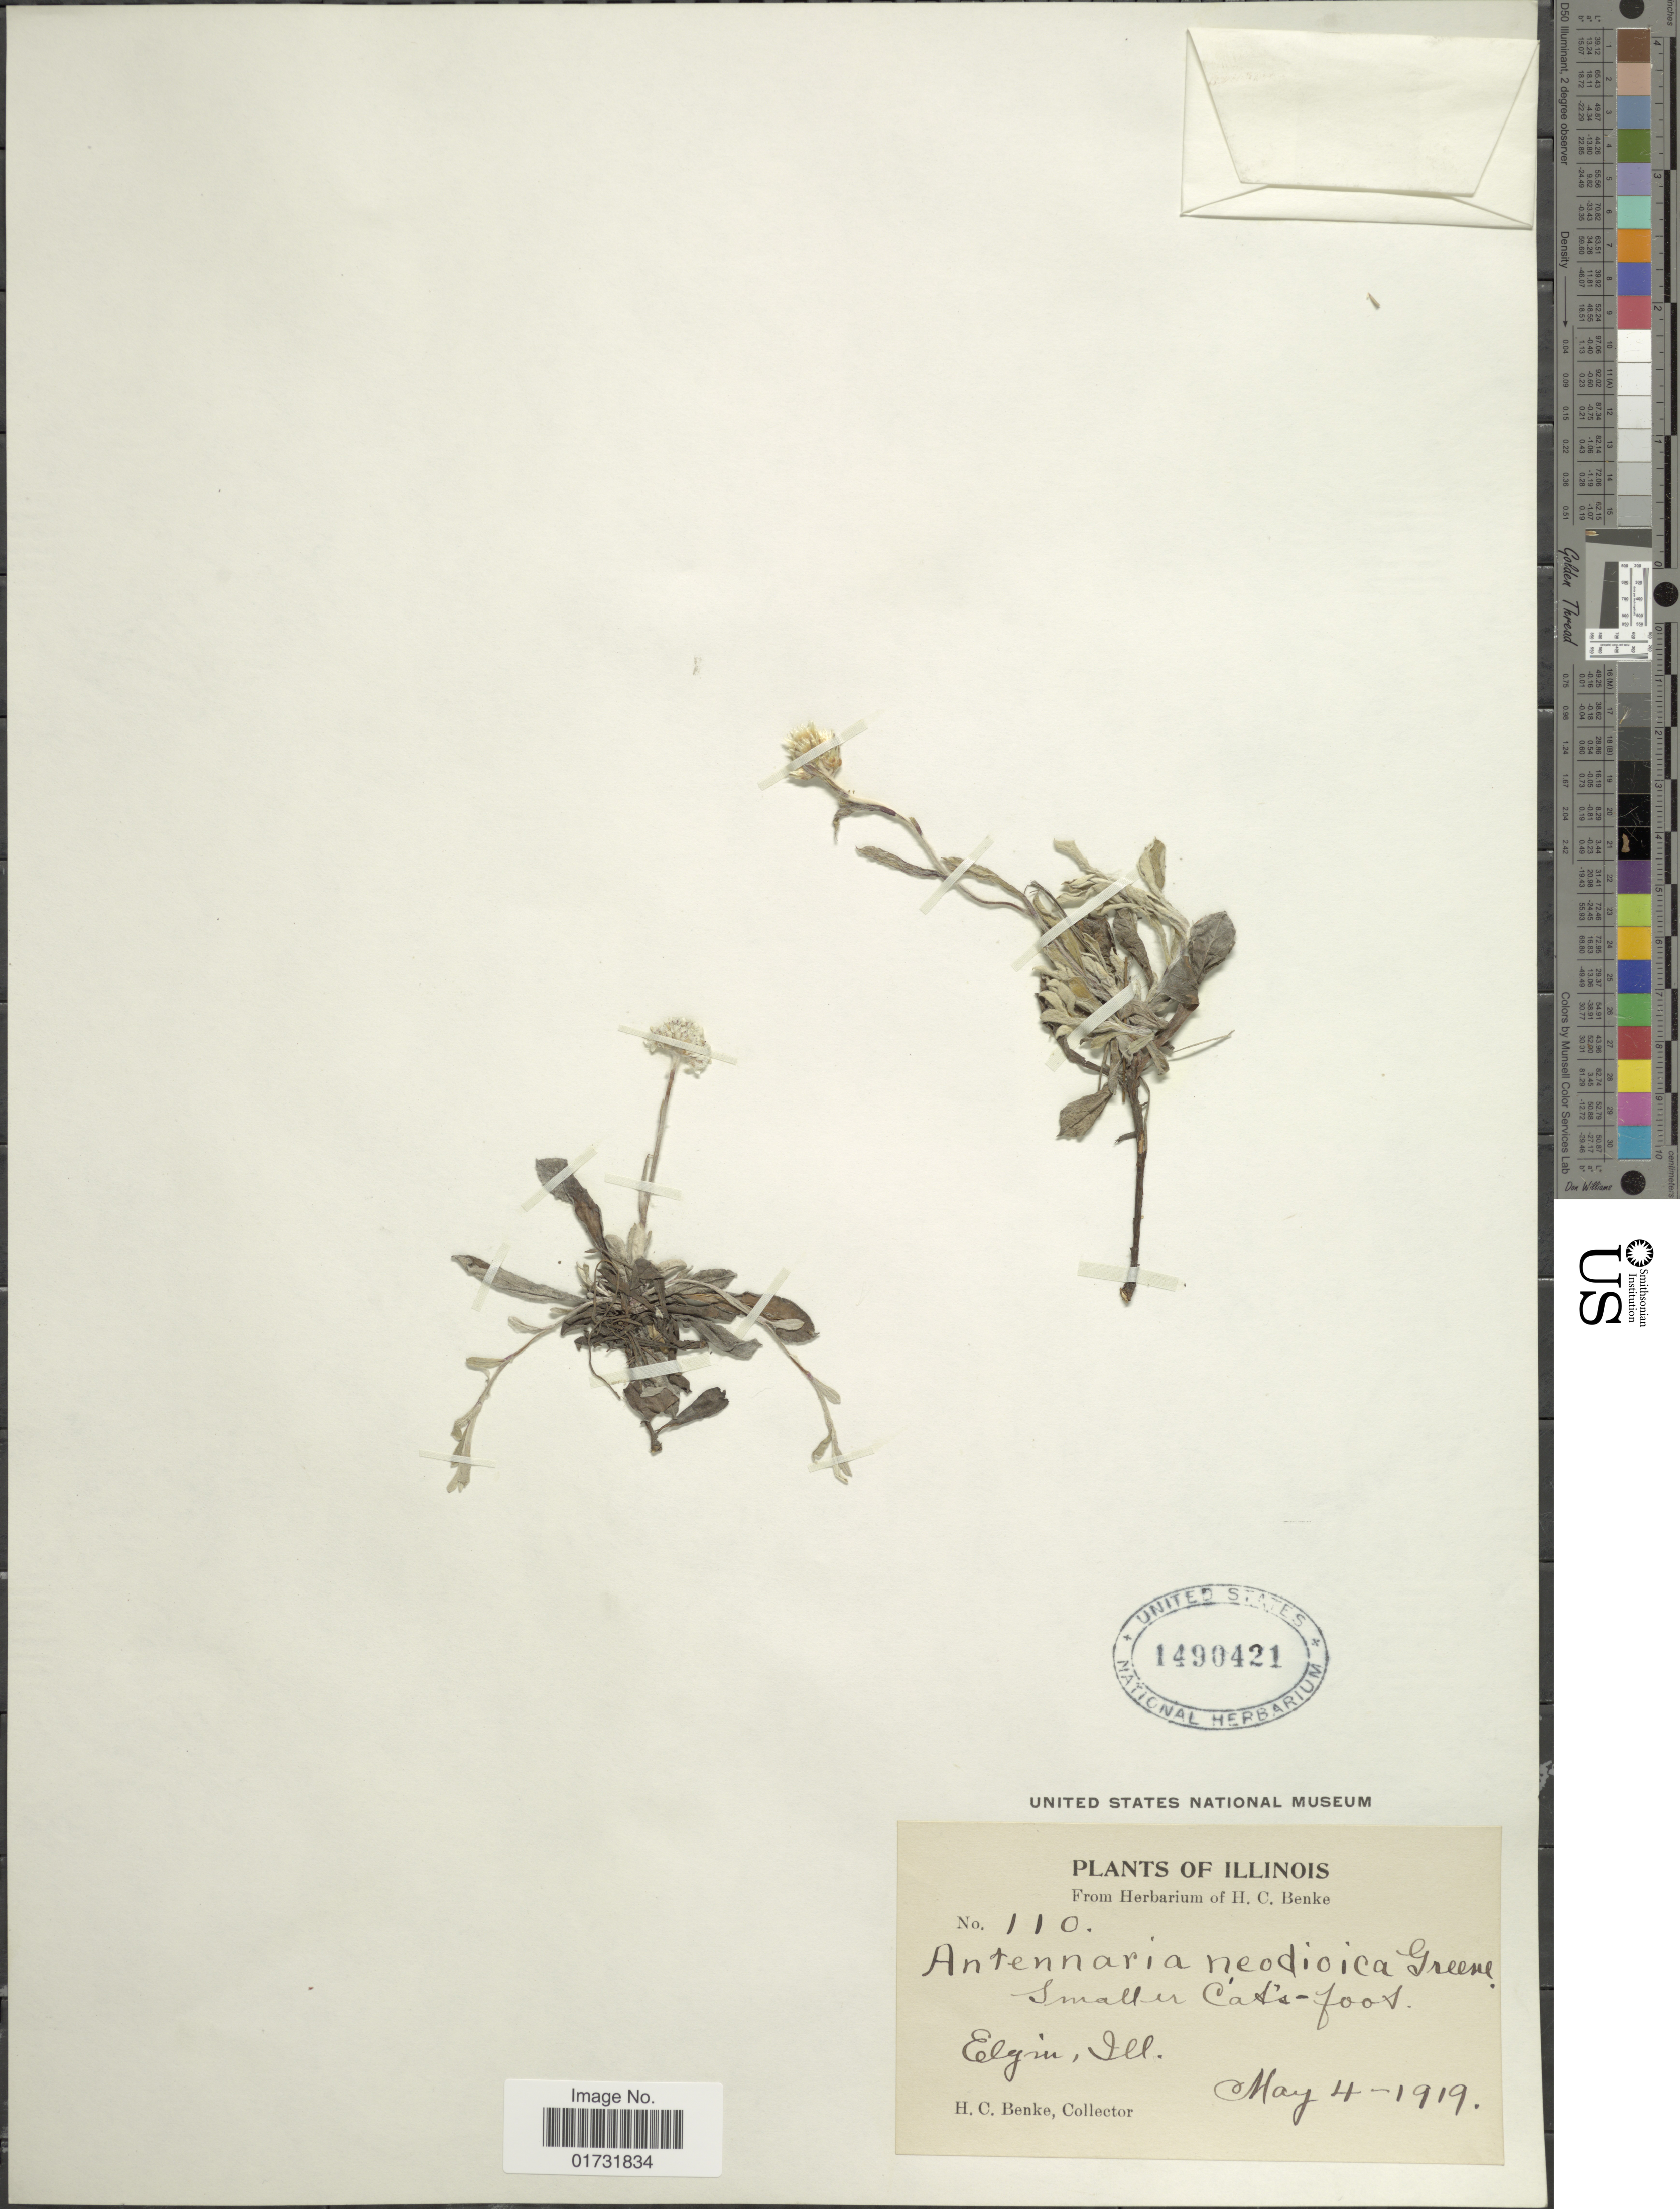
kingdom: Plantae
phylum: Tracheophyta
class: Magnoliopsida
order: Asterales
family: Asteraceae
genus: Antennaria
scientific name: Antennaria neodioica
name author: Greene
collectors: H. Benke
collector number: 110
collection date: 1919-05-04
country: United States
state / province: Illinois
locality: Elgin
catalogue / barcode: US 1490421